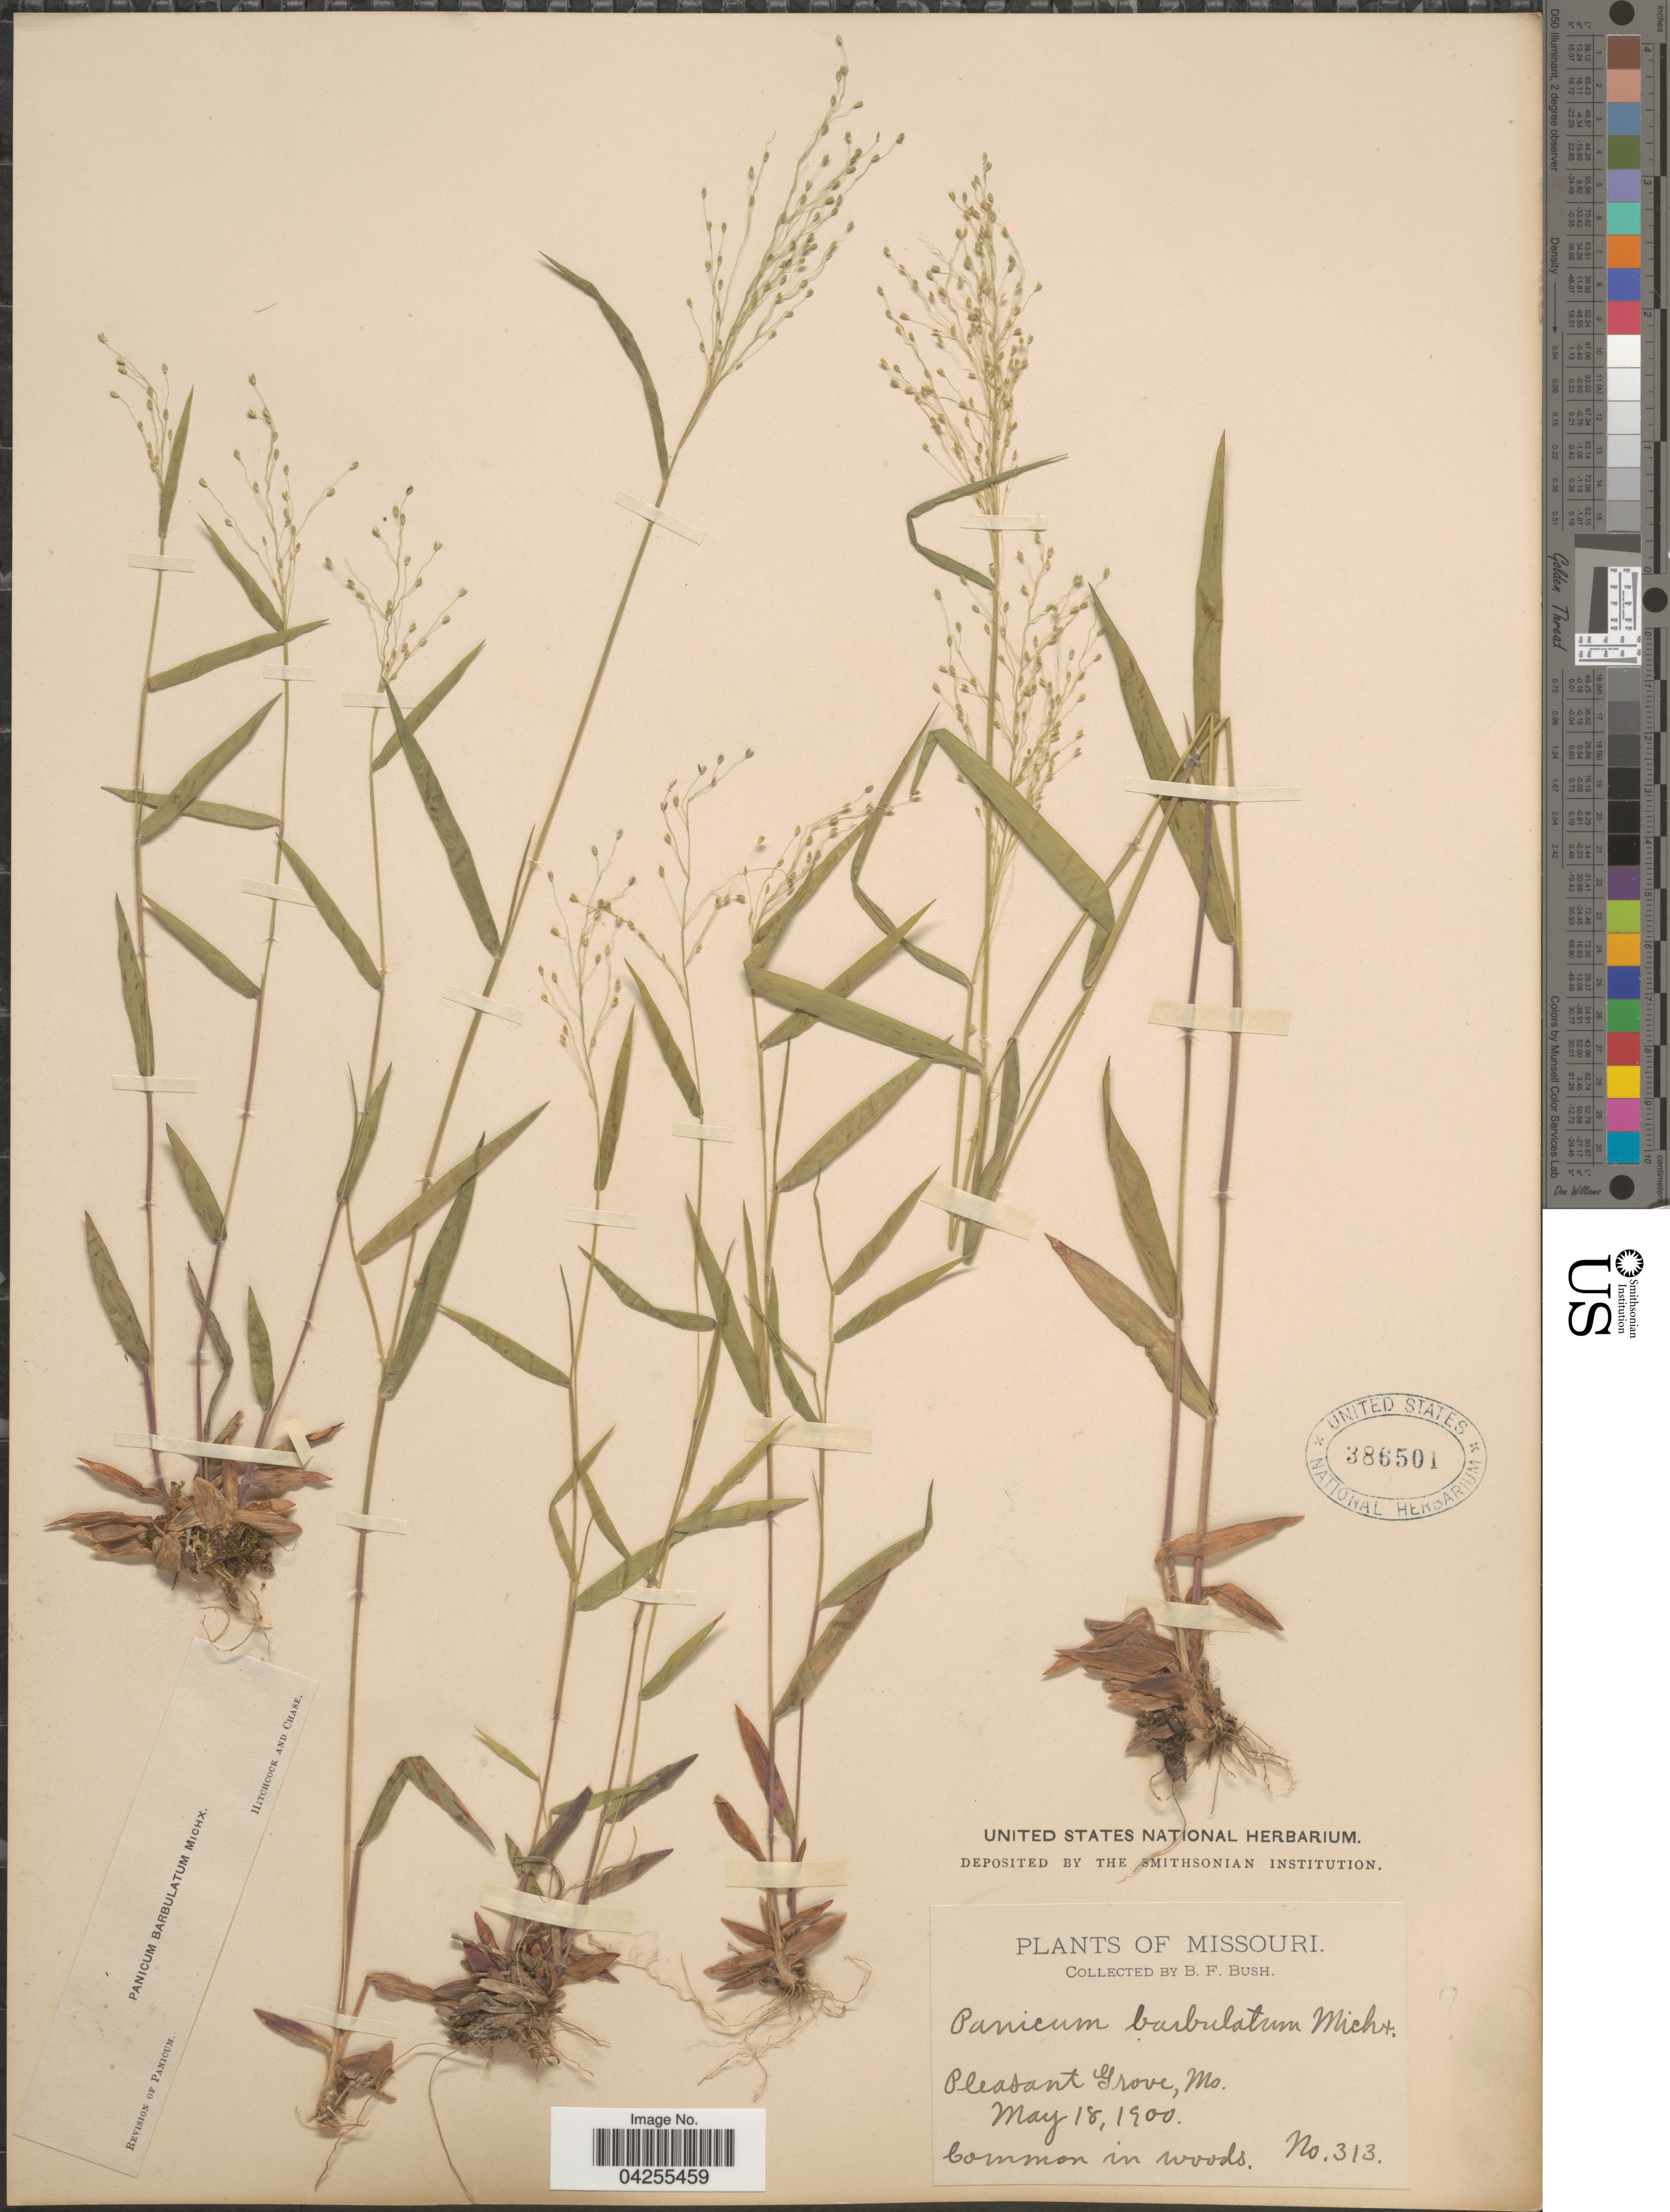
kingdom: Plantae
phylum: Tracheophyta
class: Liliopsida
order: Poales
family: Poaceae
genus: Dichanthelium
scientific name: Dichanthelium dichotomum var. dichotomum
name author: (L.) Gould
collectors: B. F. Bush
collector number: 313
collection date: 1900-05-18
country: United States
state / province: Missouri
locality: Pleasant Grove.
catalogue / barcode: US 386501